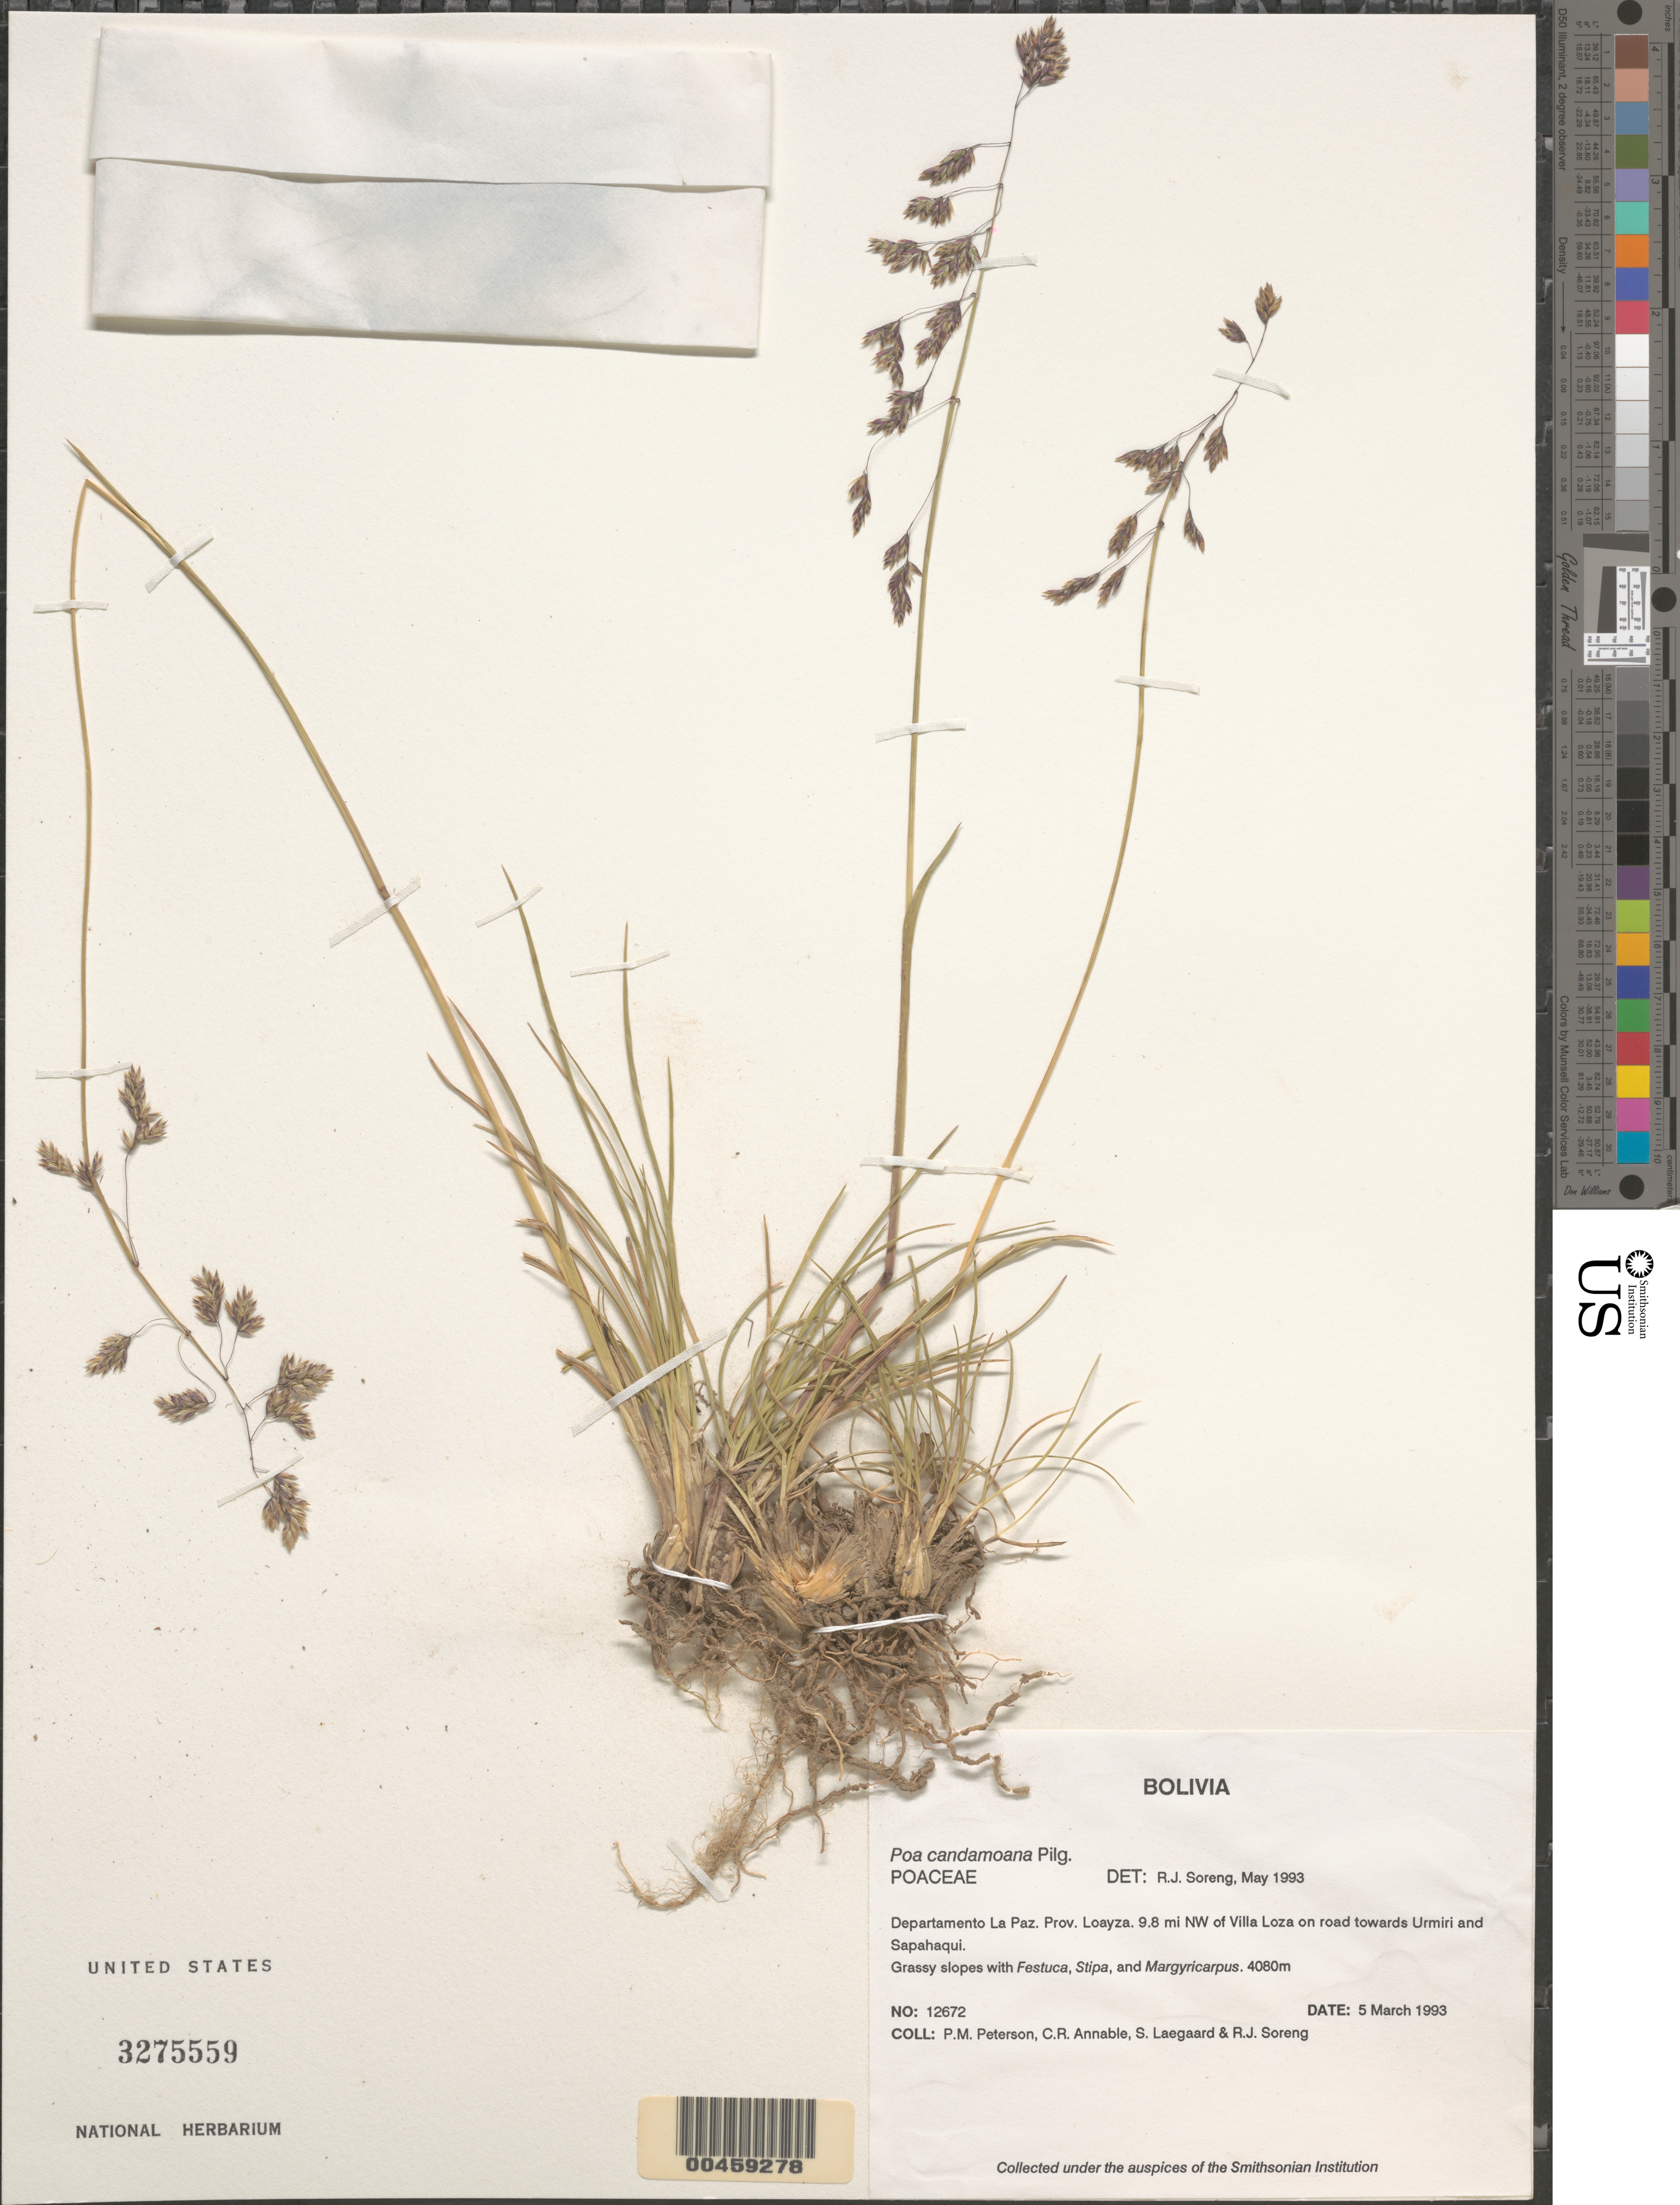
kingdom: Plantae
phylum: Tracheophyta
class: Liliopsida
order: Poales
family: Poaceae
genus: Poa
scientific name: Poa candamoana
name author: Pilg.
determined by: Soreng, Robert J., Research Associate (BOT), Smithsonian Institution - National Museum of Natural History (UNITED STATES)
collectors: P. M. Peterson, C. R. Annable, S. Lægaard & R. J. Soreng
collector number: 12672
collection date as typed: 05 Mar 1993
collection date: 1993-03-05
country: Bolivia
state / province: La Paz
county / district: Loayza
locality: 9.8 mi NW of Villa Loza on road towards Urmiri and Sapahaqui.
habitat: Grassy slopes with Festuca, Stipa, and Margyricarpus.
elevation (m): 4080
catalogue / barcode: US 3275559